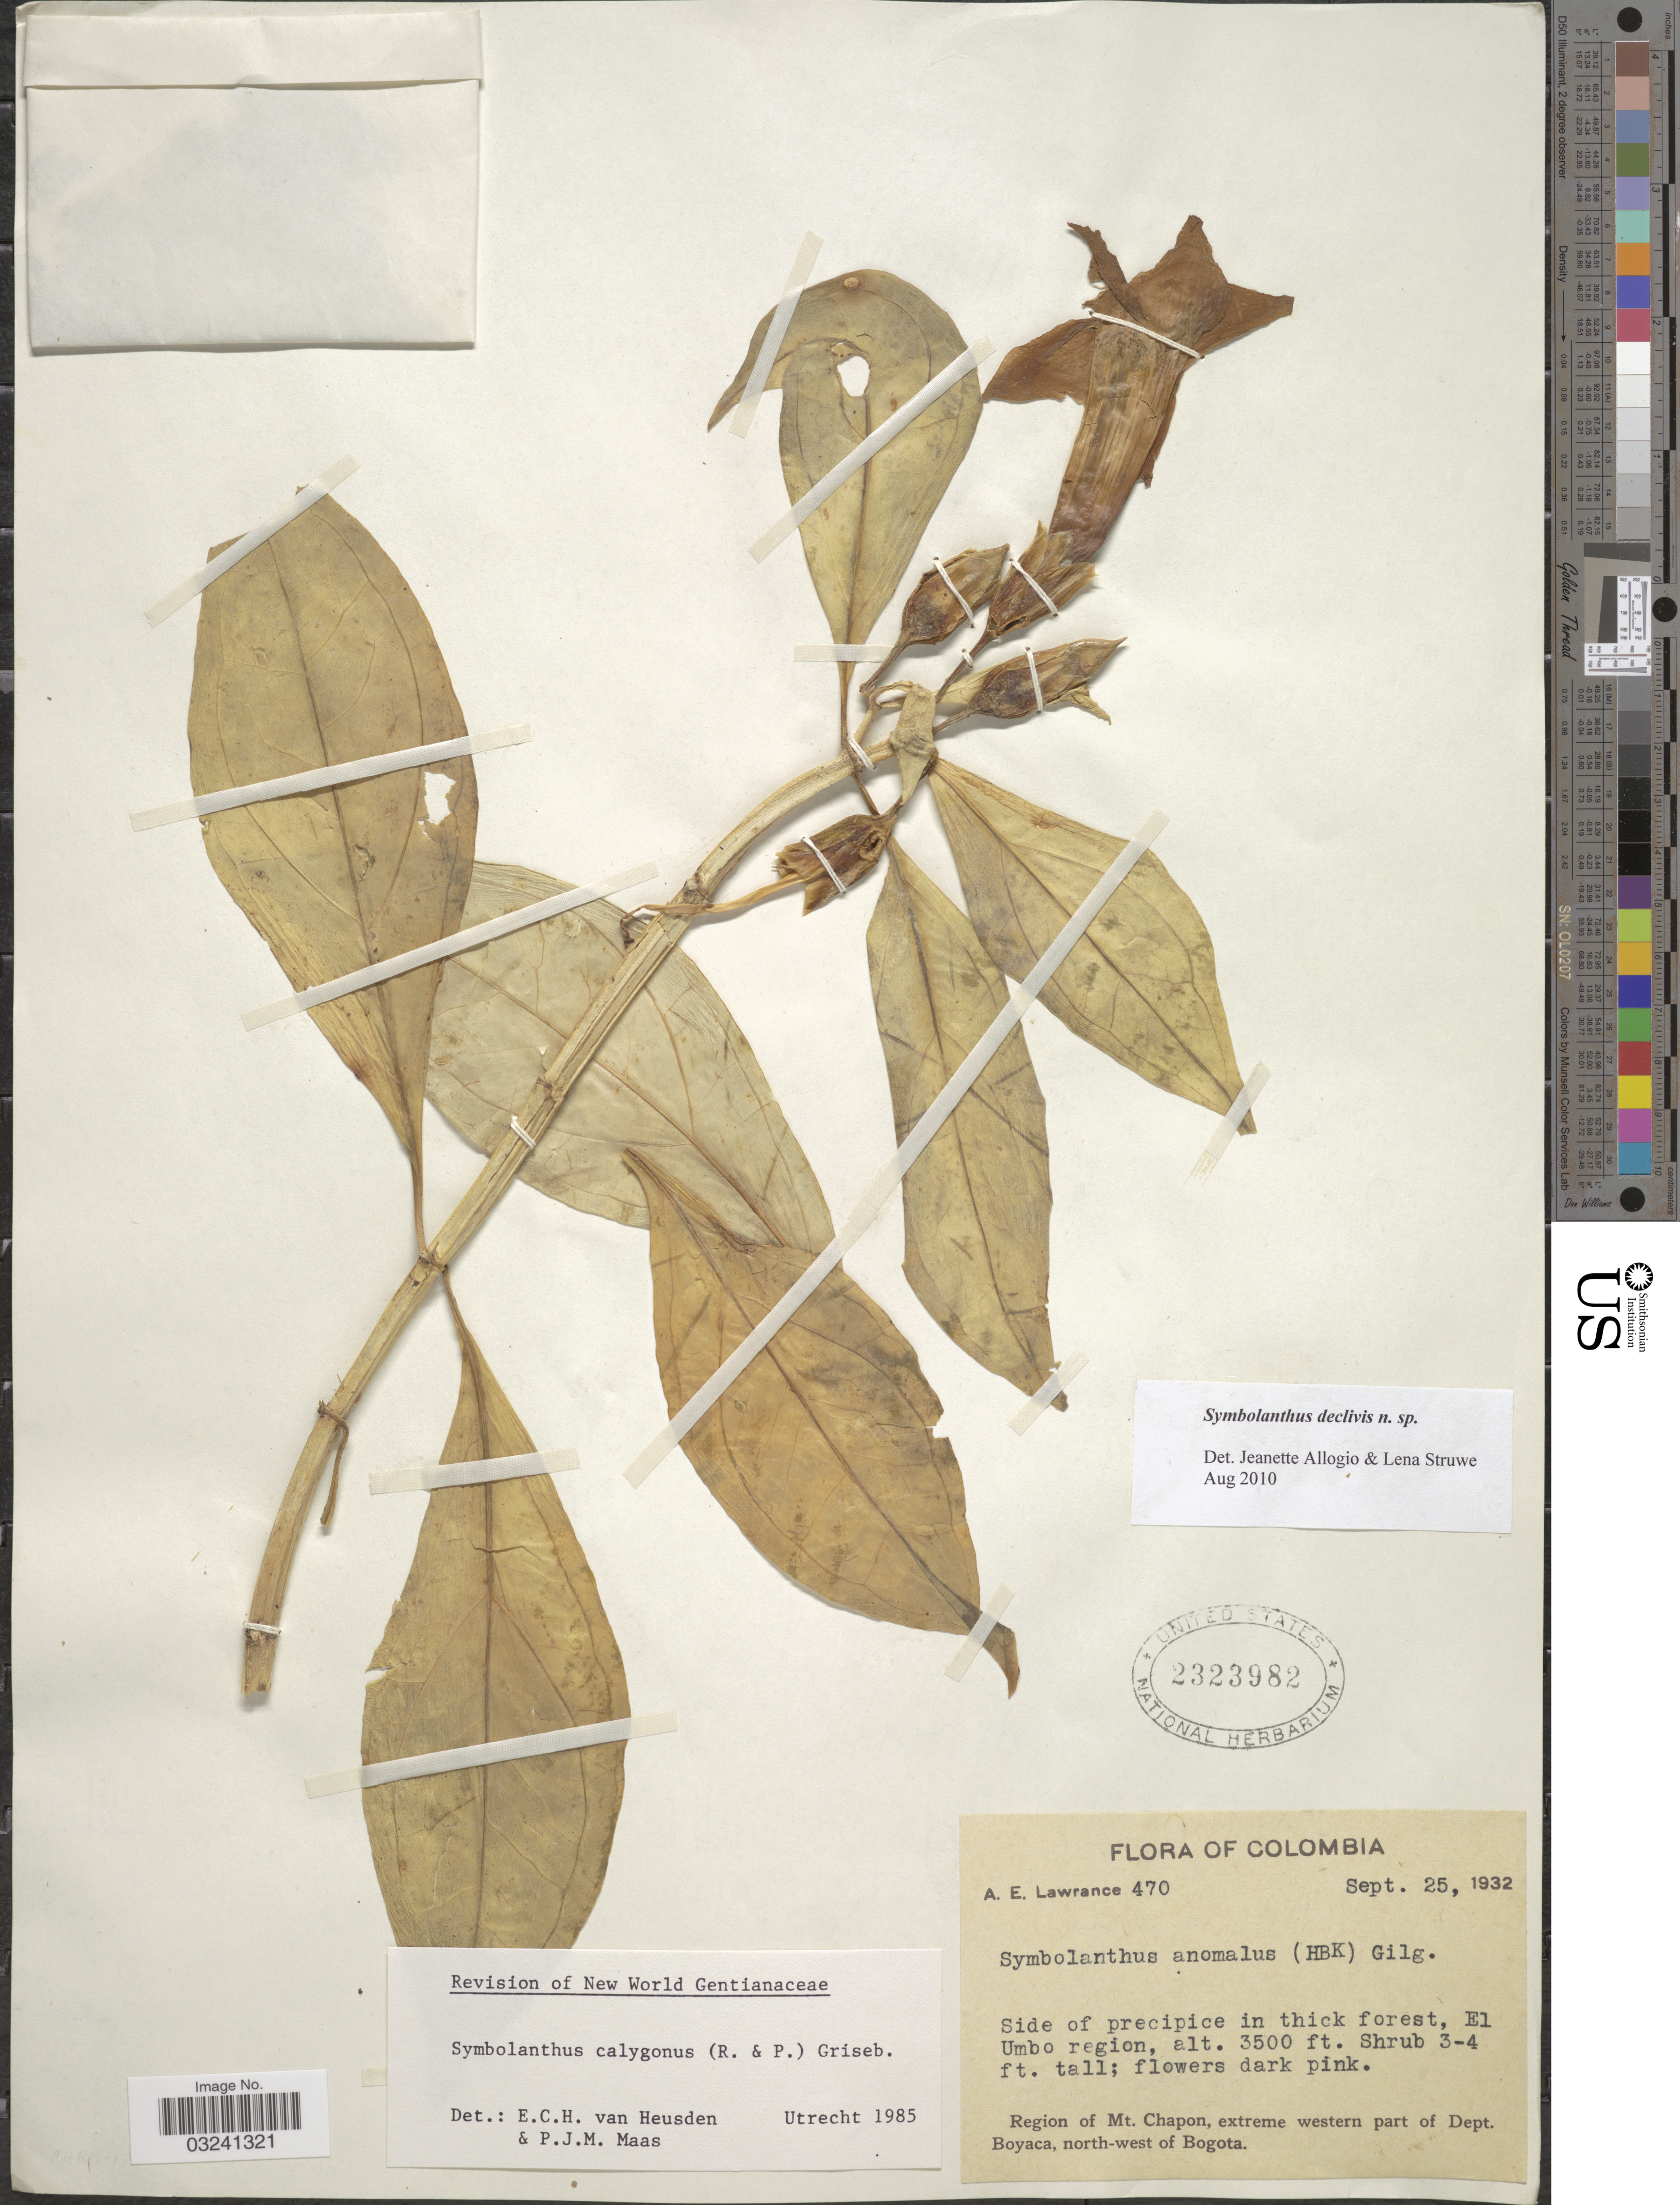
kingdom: Plantae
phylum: Tracheophyta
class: Magnoliopsida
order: Gentianales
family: Gentianaceae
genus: Symbolanthus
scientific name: Symbolanthus declivis sp. nov. ined.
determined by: Allogio, J.; Struwe, L.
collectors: A. Lawrance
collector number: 470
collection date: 1932-09-25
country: Colombia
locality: Side of precipice in thick forest, El Umbo region. Region of Mt. Chapon, extreme western part of Dept. Boyaca, north-west of Bogota.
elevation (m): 1067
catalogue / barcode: US 2323982